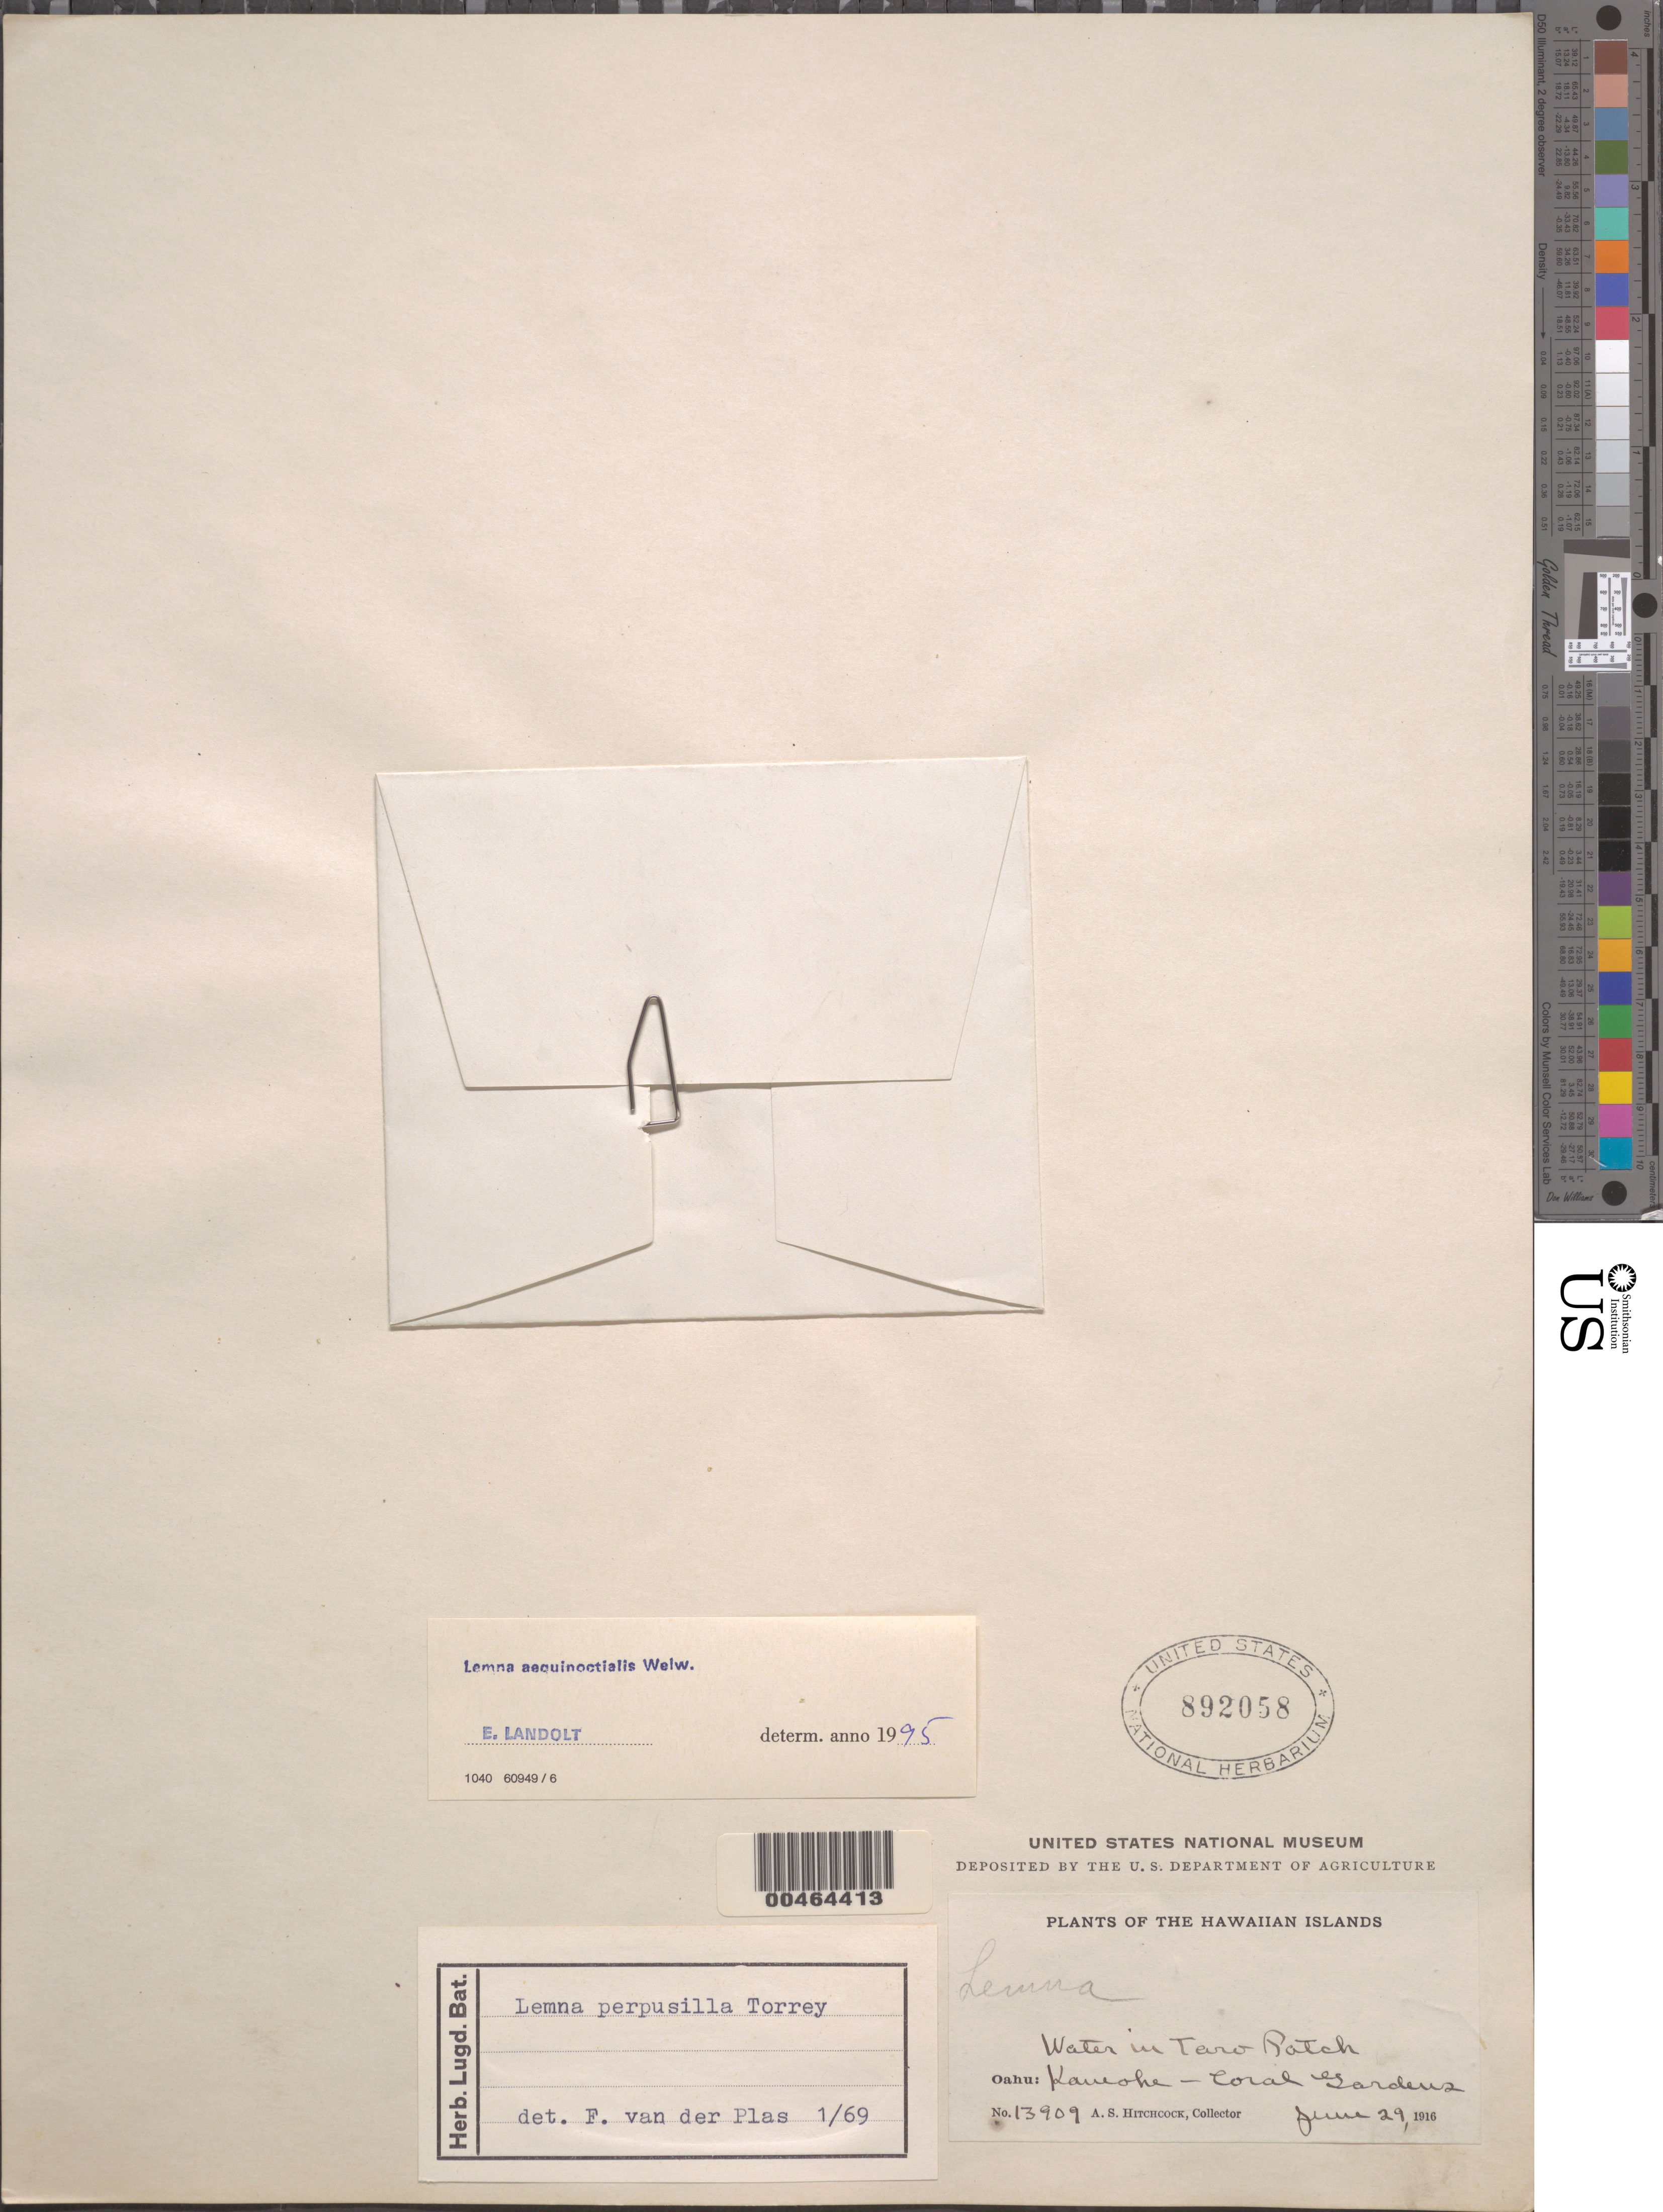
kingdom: Plantae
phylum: Tracheophyta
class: Liliopsida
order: Alismatales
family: Araceae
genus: Lemna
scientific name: Lemna aequinoctialis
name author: Welw.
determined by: Landolt, E.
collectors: A. S. Hitchcock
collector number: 13909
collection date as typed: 29 Jun 1916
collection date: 1916-06-29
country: United States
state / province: Hawaii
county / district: Honolulu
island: Oahu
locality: Kaneohe - Coral Gardens.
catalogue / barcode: US 892058